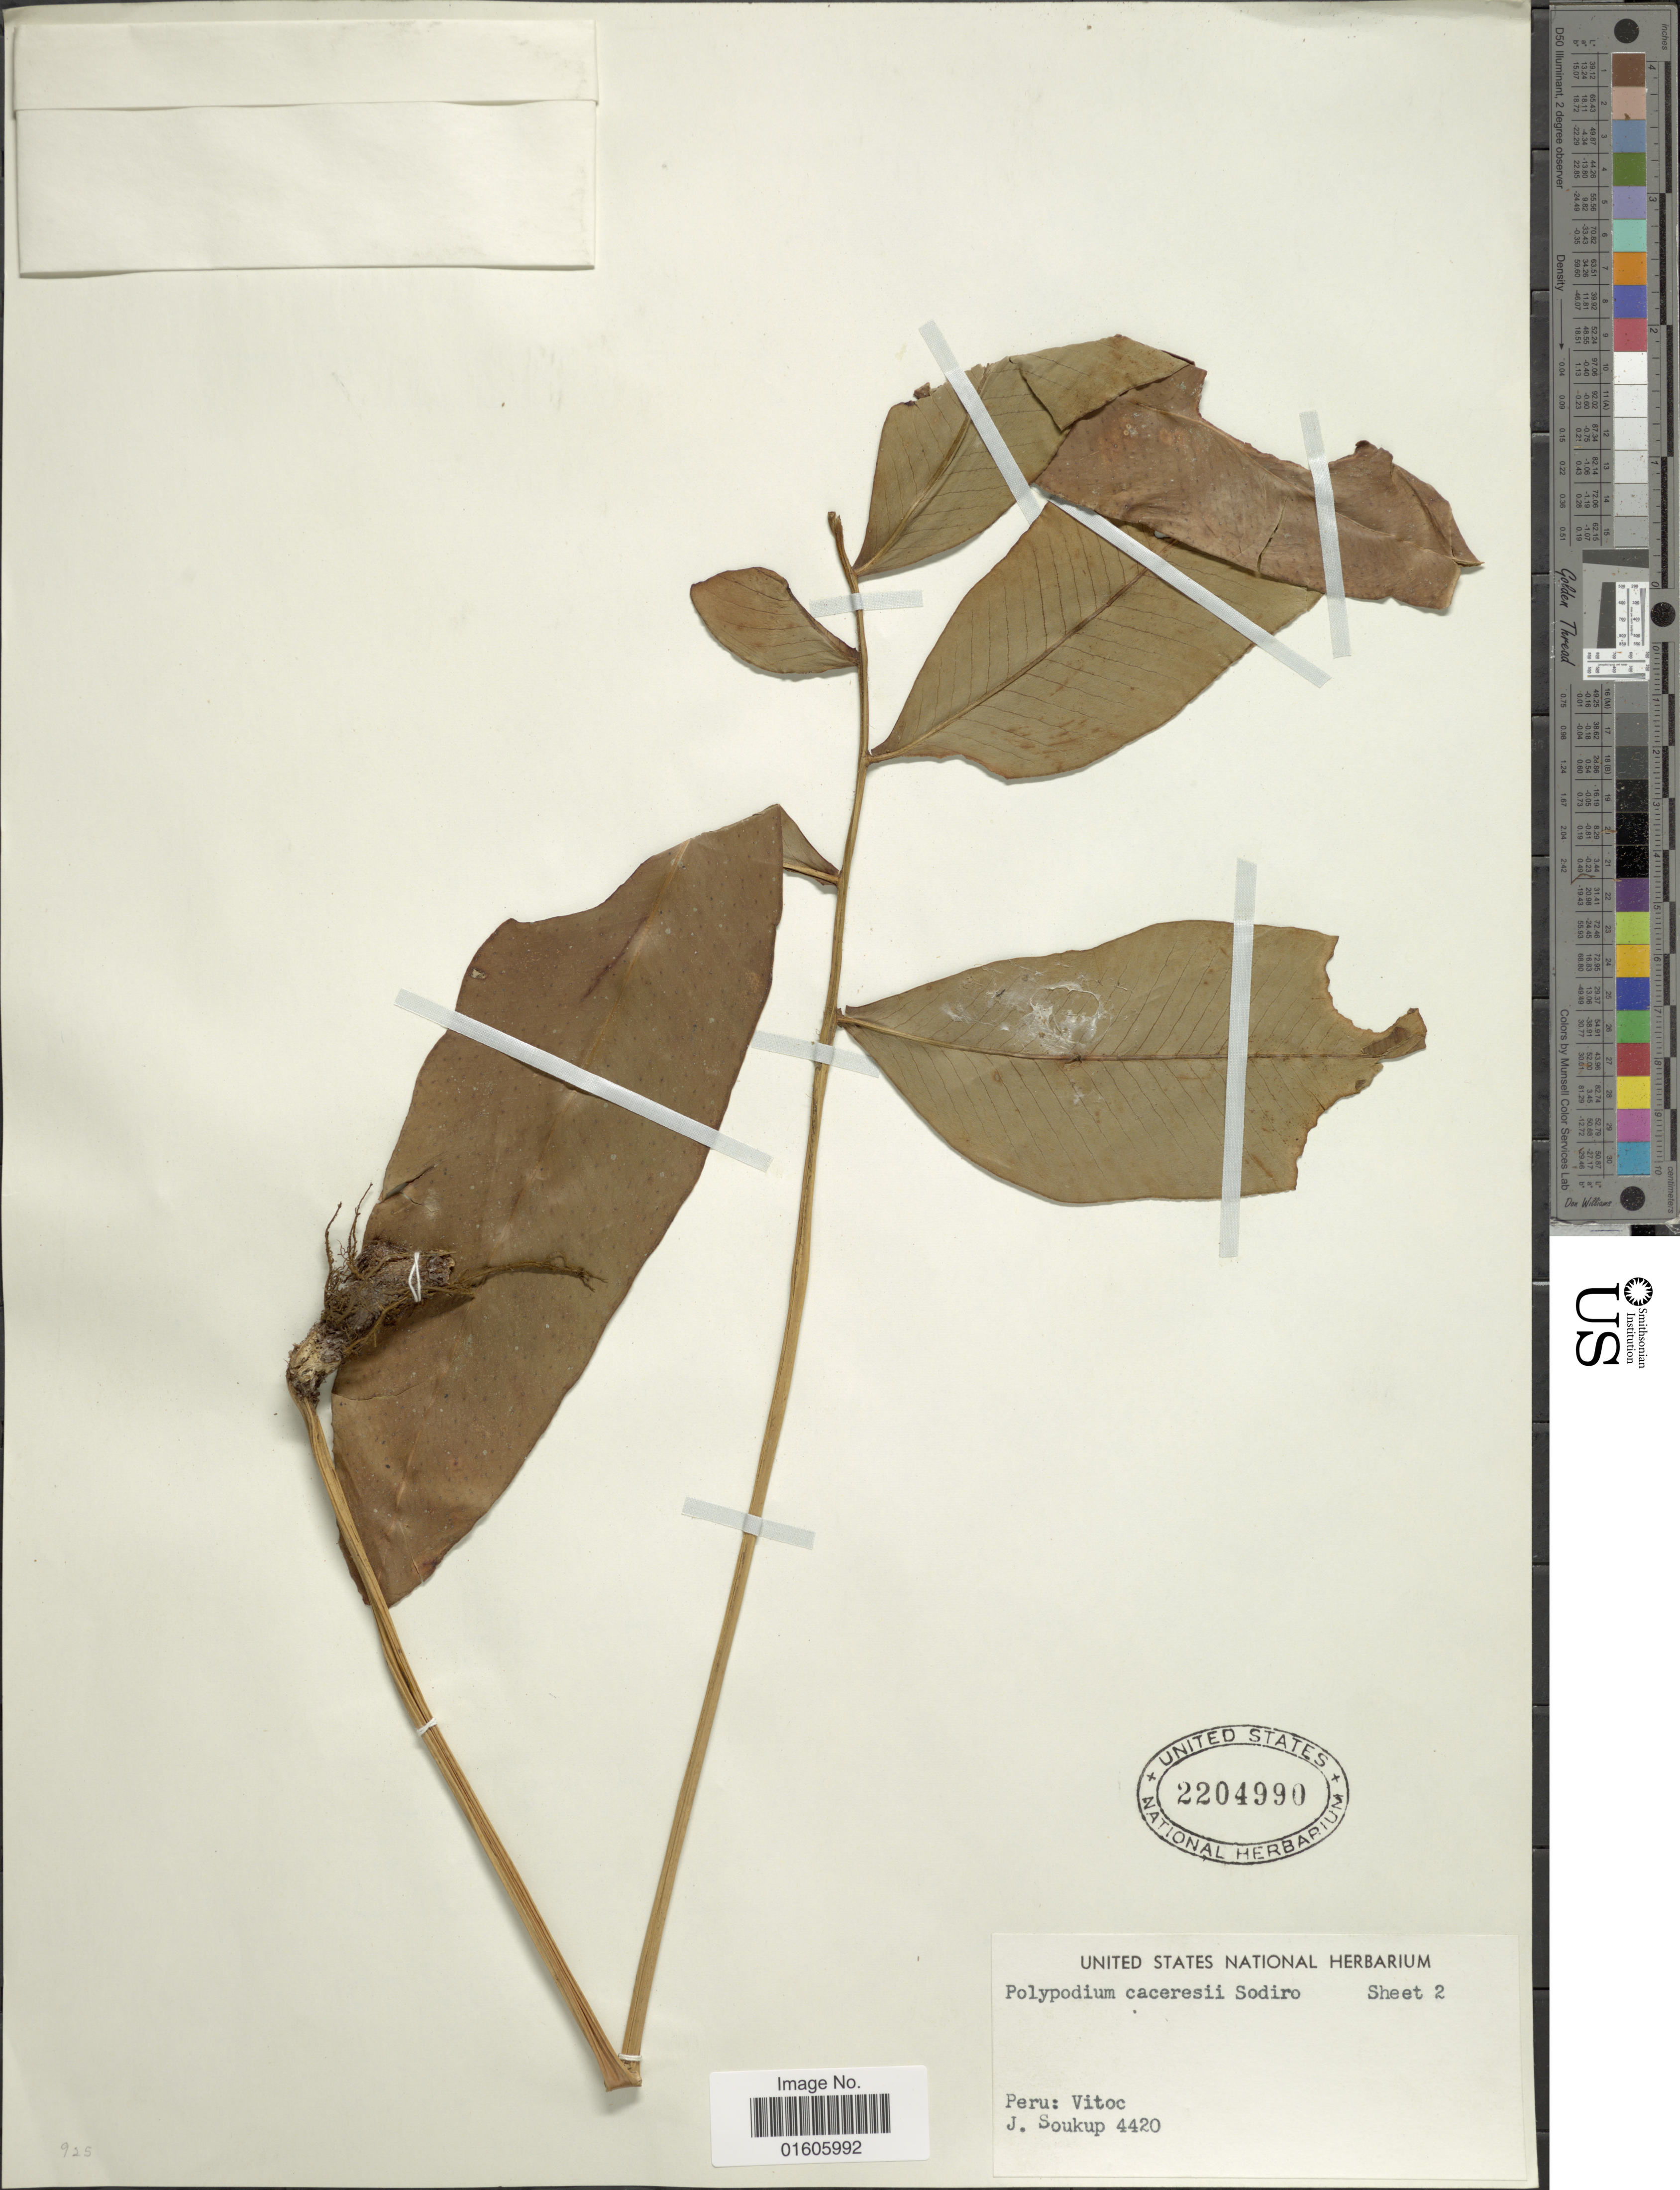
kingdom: Plantae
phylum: Tracheophyta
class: Polypodiopsida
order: Polypodiales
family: Polypodiaceae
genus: Serpocaulon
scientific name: Serpocaulon caceresii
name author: A.R. Sm.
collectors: J. Soukup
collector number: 4420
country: Peru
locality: Vitoc.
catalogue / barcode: US 2204990